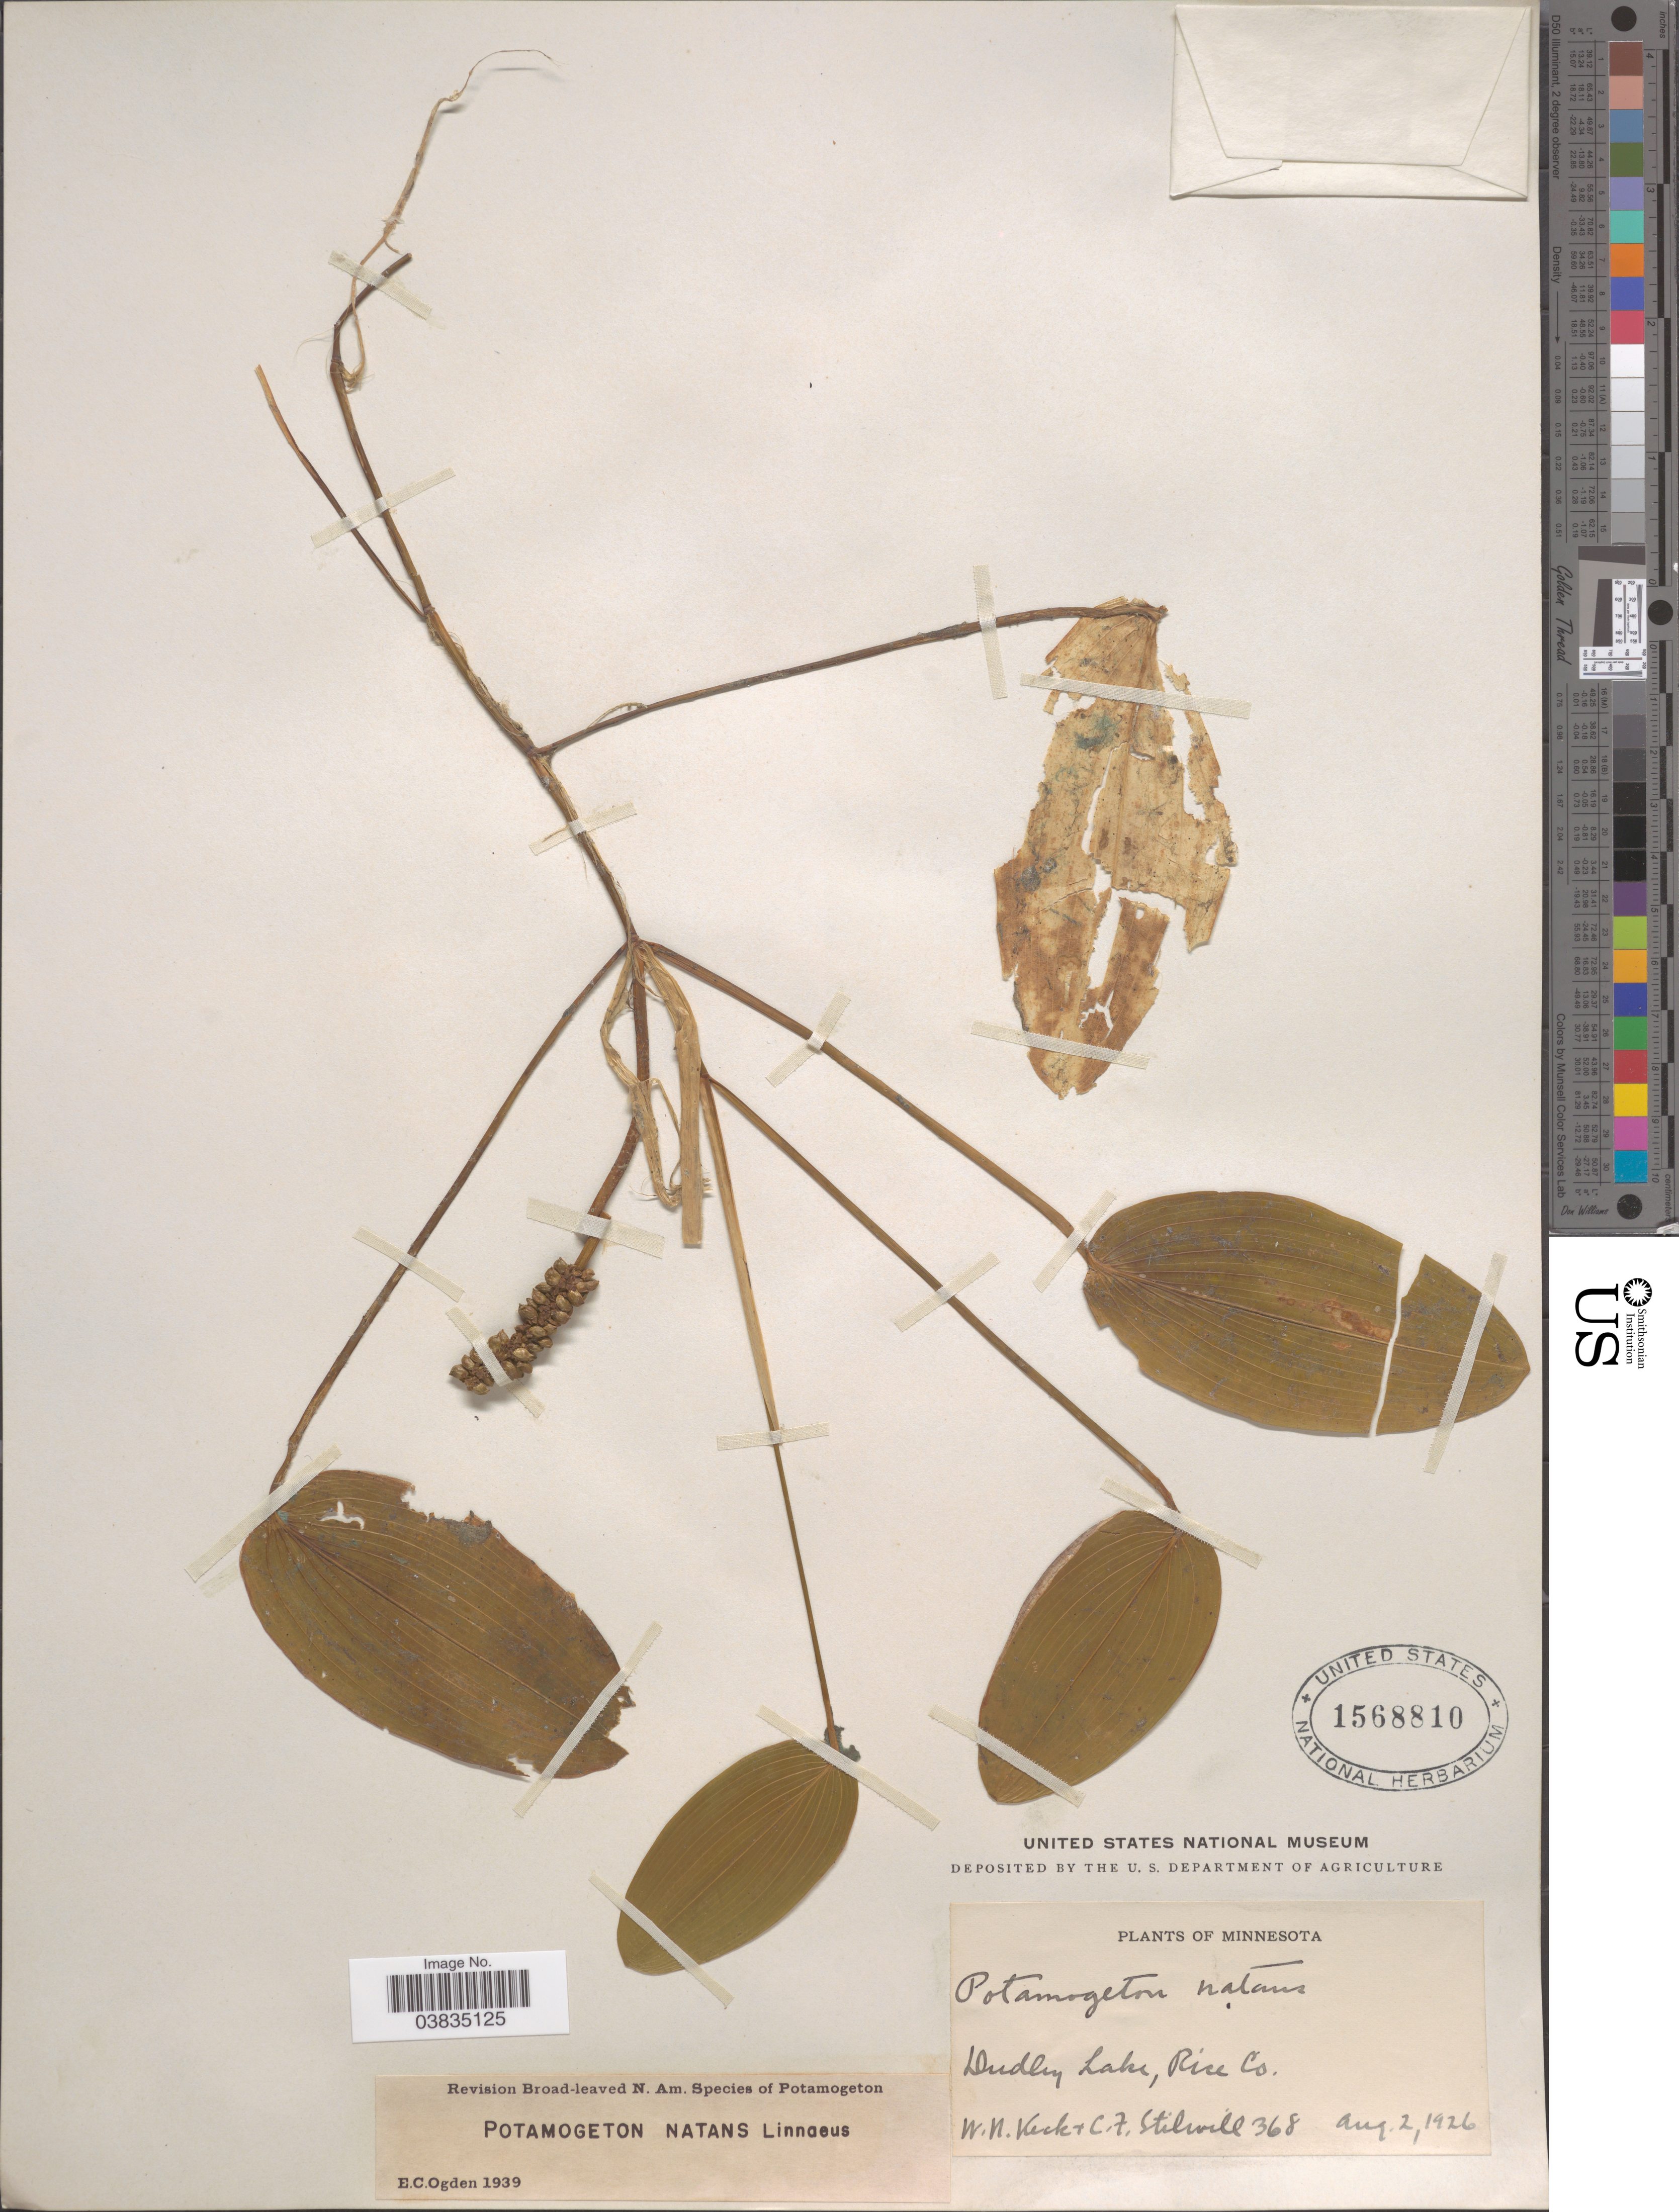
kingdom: Plantae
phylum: Tracheophyta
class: Liliopsida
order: Alismatales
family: Potamogetonaceae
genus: Potamogeton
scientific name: Potamogeton natans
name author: L.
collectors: W. Keck & C. Stilwill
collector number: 368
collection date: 1926-08-02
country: United States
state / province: Minnesota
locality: Dudley Lake, Rice Co.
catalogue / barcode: US 1568810